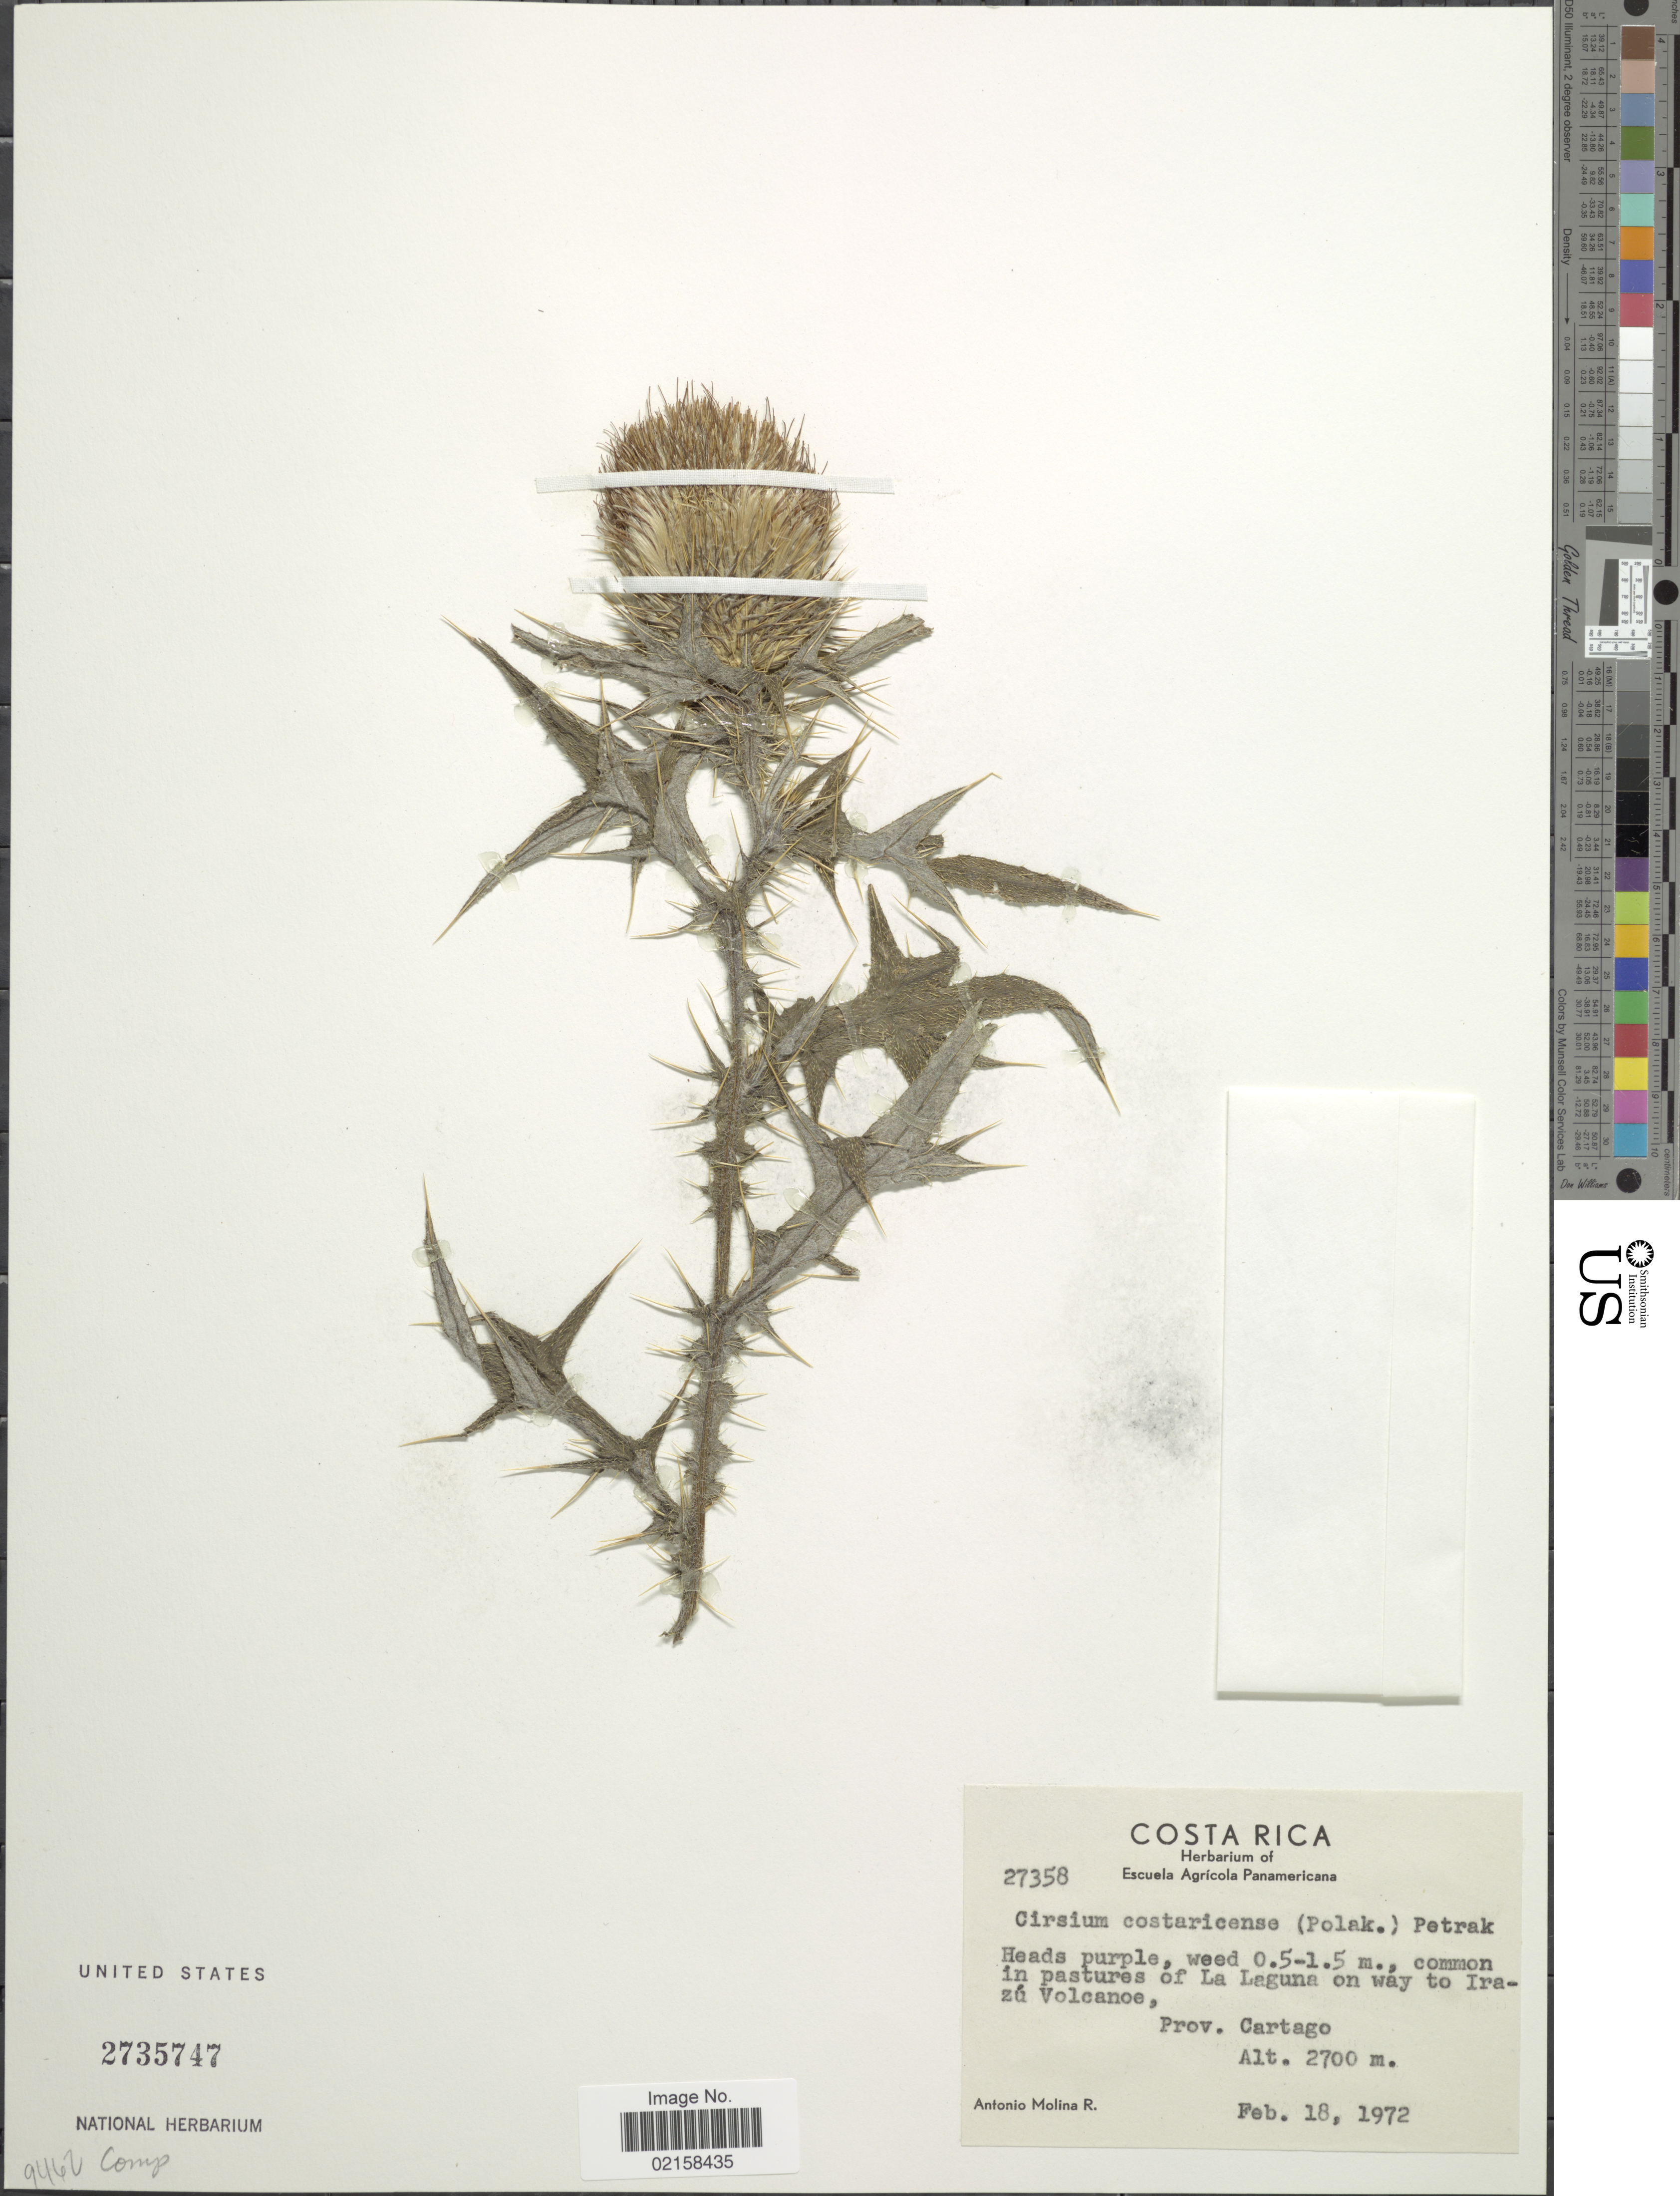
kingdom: Plantae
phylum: Tracheophyta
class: Magnoliopsida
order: Asterales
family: Asteraceae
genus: Cirsium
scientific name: Cirsium mexicanum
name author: DC.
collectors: A. Molina R.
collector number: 27358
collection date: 1972-02-18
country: Costa Rica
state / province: Cartago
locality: Common in pastures of La Laguna on way to Irazu Volcanoe.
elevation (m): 2700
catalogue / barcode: US 2735747